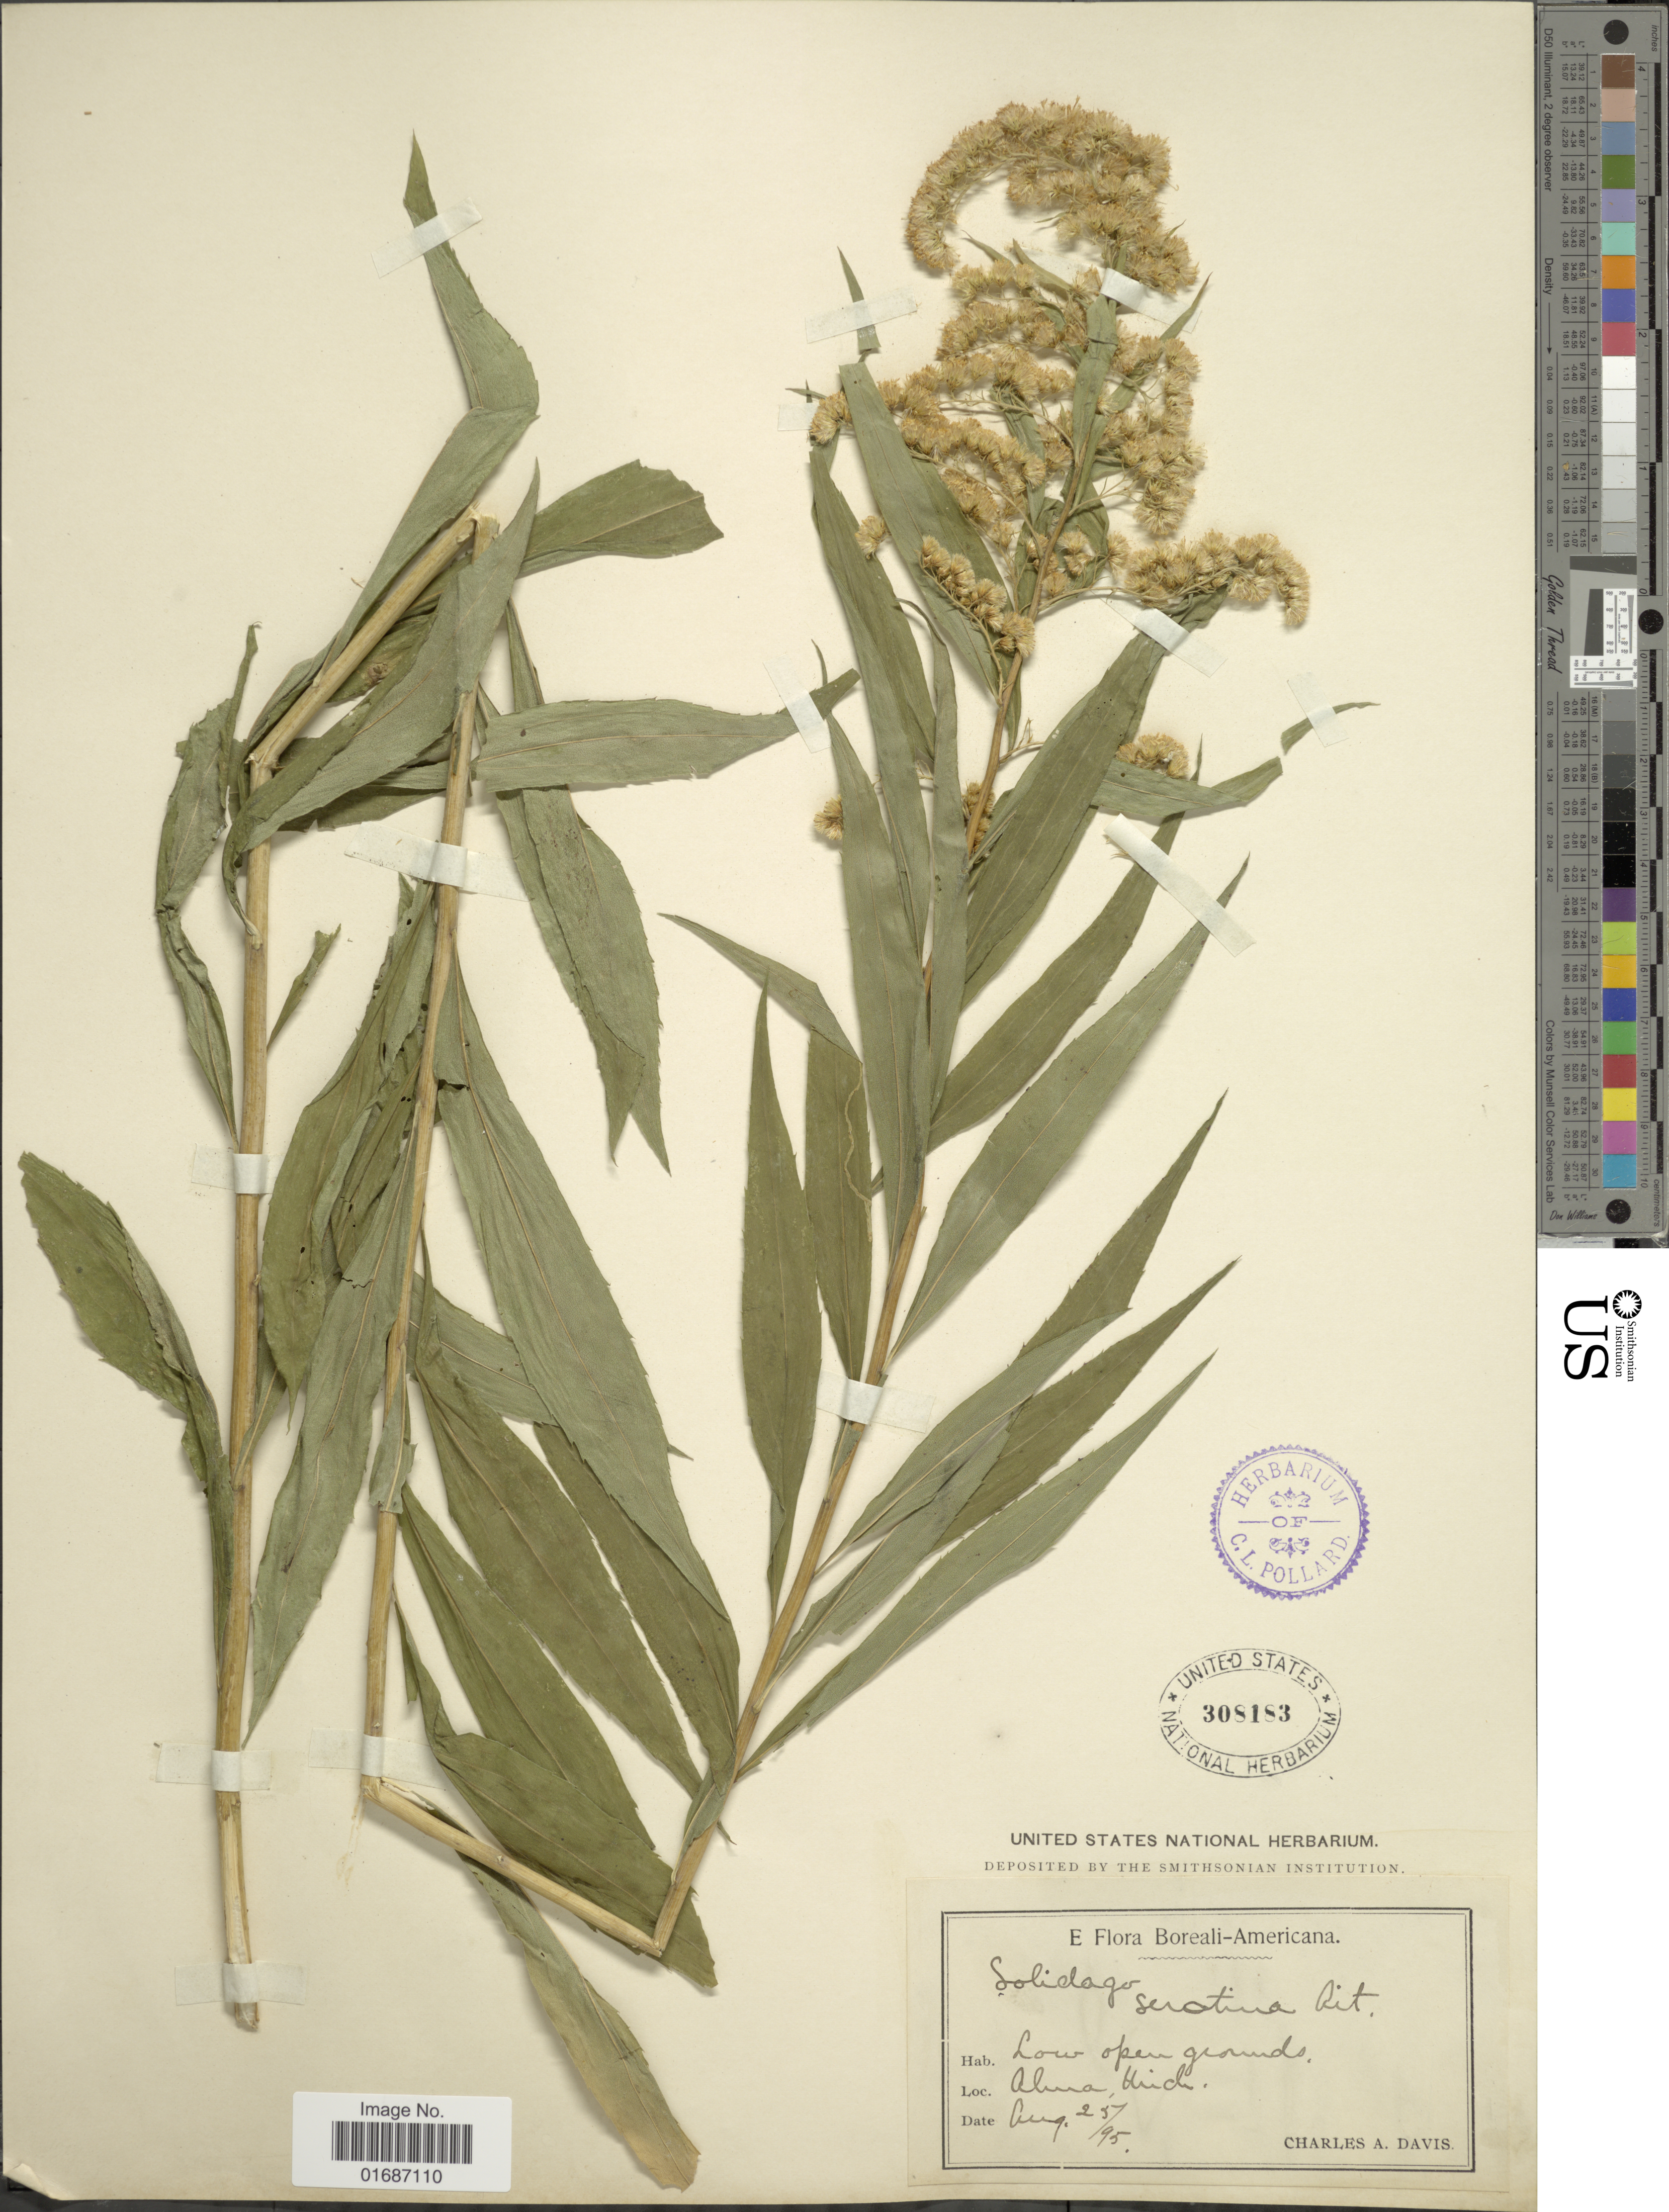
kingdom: Plantae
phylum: Tracheophyta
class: Magnoliopsida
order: Asterales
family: Asteraceae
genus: Solidago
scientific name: Solidago gigantea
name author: Aiton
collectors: C. Davis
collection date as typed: Transcribed d/m/y: 25/8/95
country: United States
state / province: Michigan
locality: Alma, Mich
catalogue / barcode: US 308183